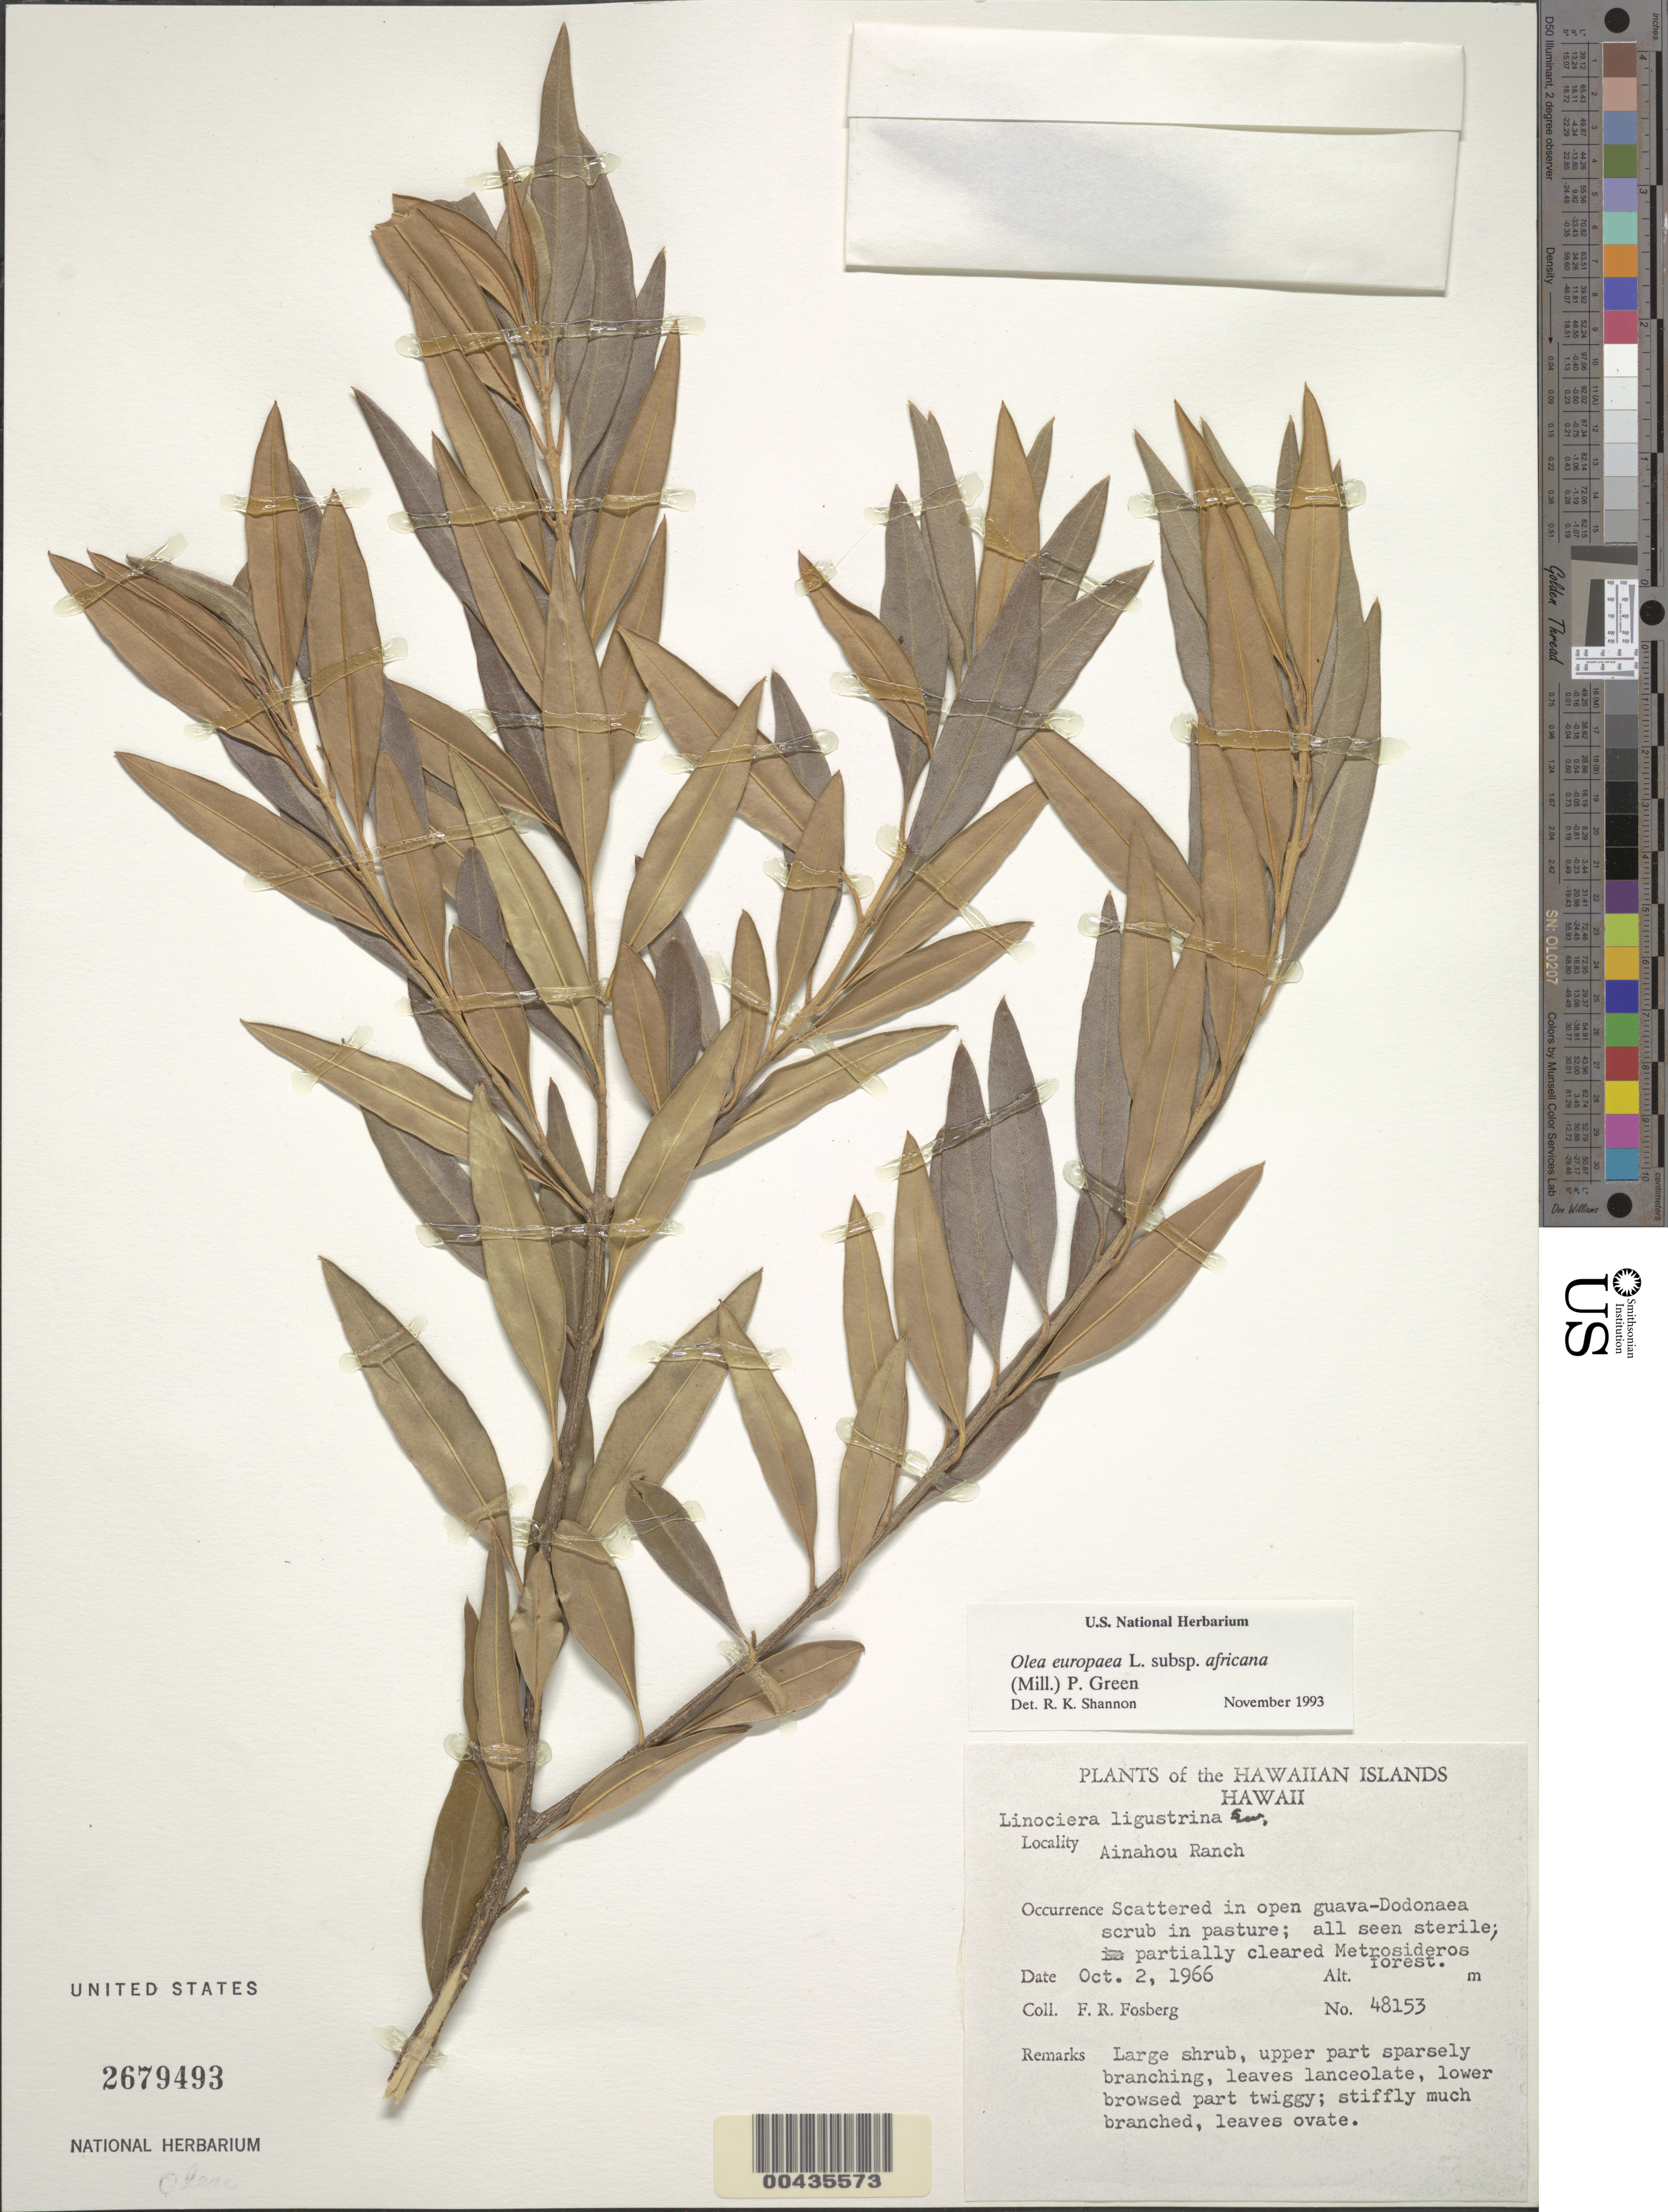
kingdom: Plantae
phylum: Tracheophyta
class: Magnoliopsida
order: Lamiales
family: Oleaceae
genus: Olea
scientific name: Olea europaea subsp. cuspidata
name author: (Wall. & G. Don) Cif.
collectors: F. R. Fosberg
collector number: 48153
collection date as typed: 2 Oct 1966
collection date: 1966-10-02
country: United States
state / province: Hawaii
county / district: Hawaii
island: Hawaii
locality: Ainahou Ranch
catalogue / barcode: US 2679493